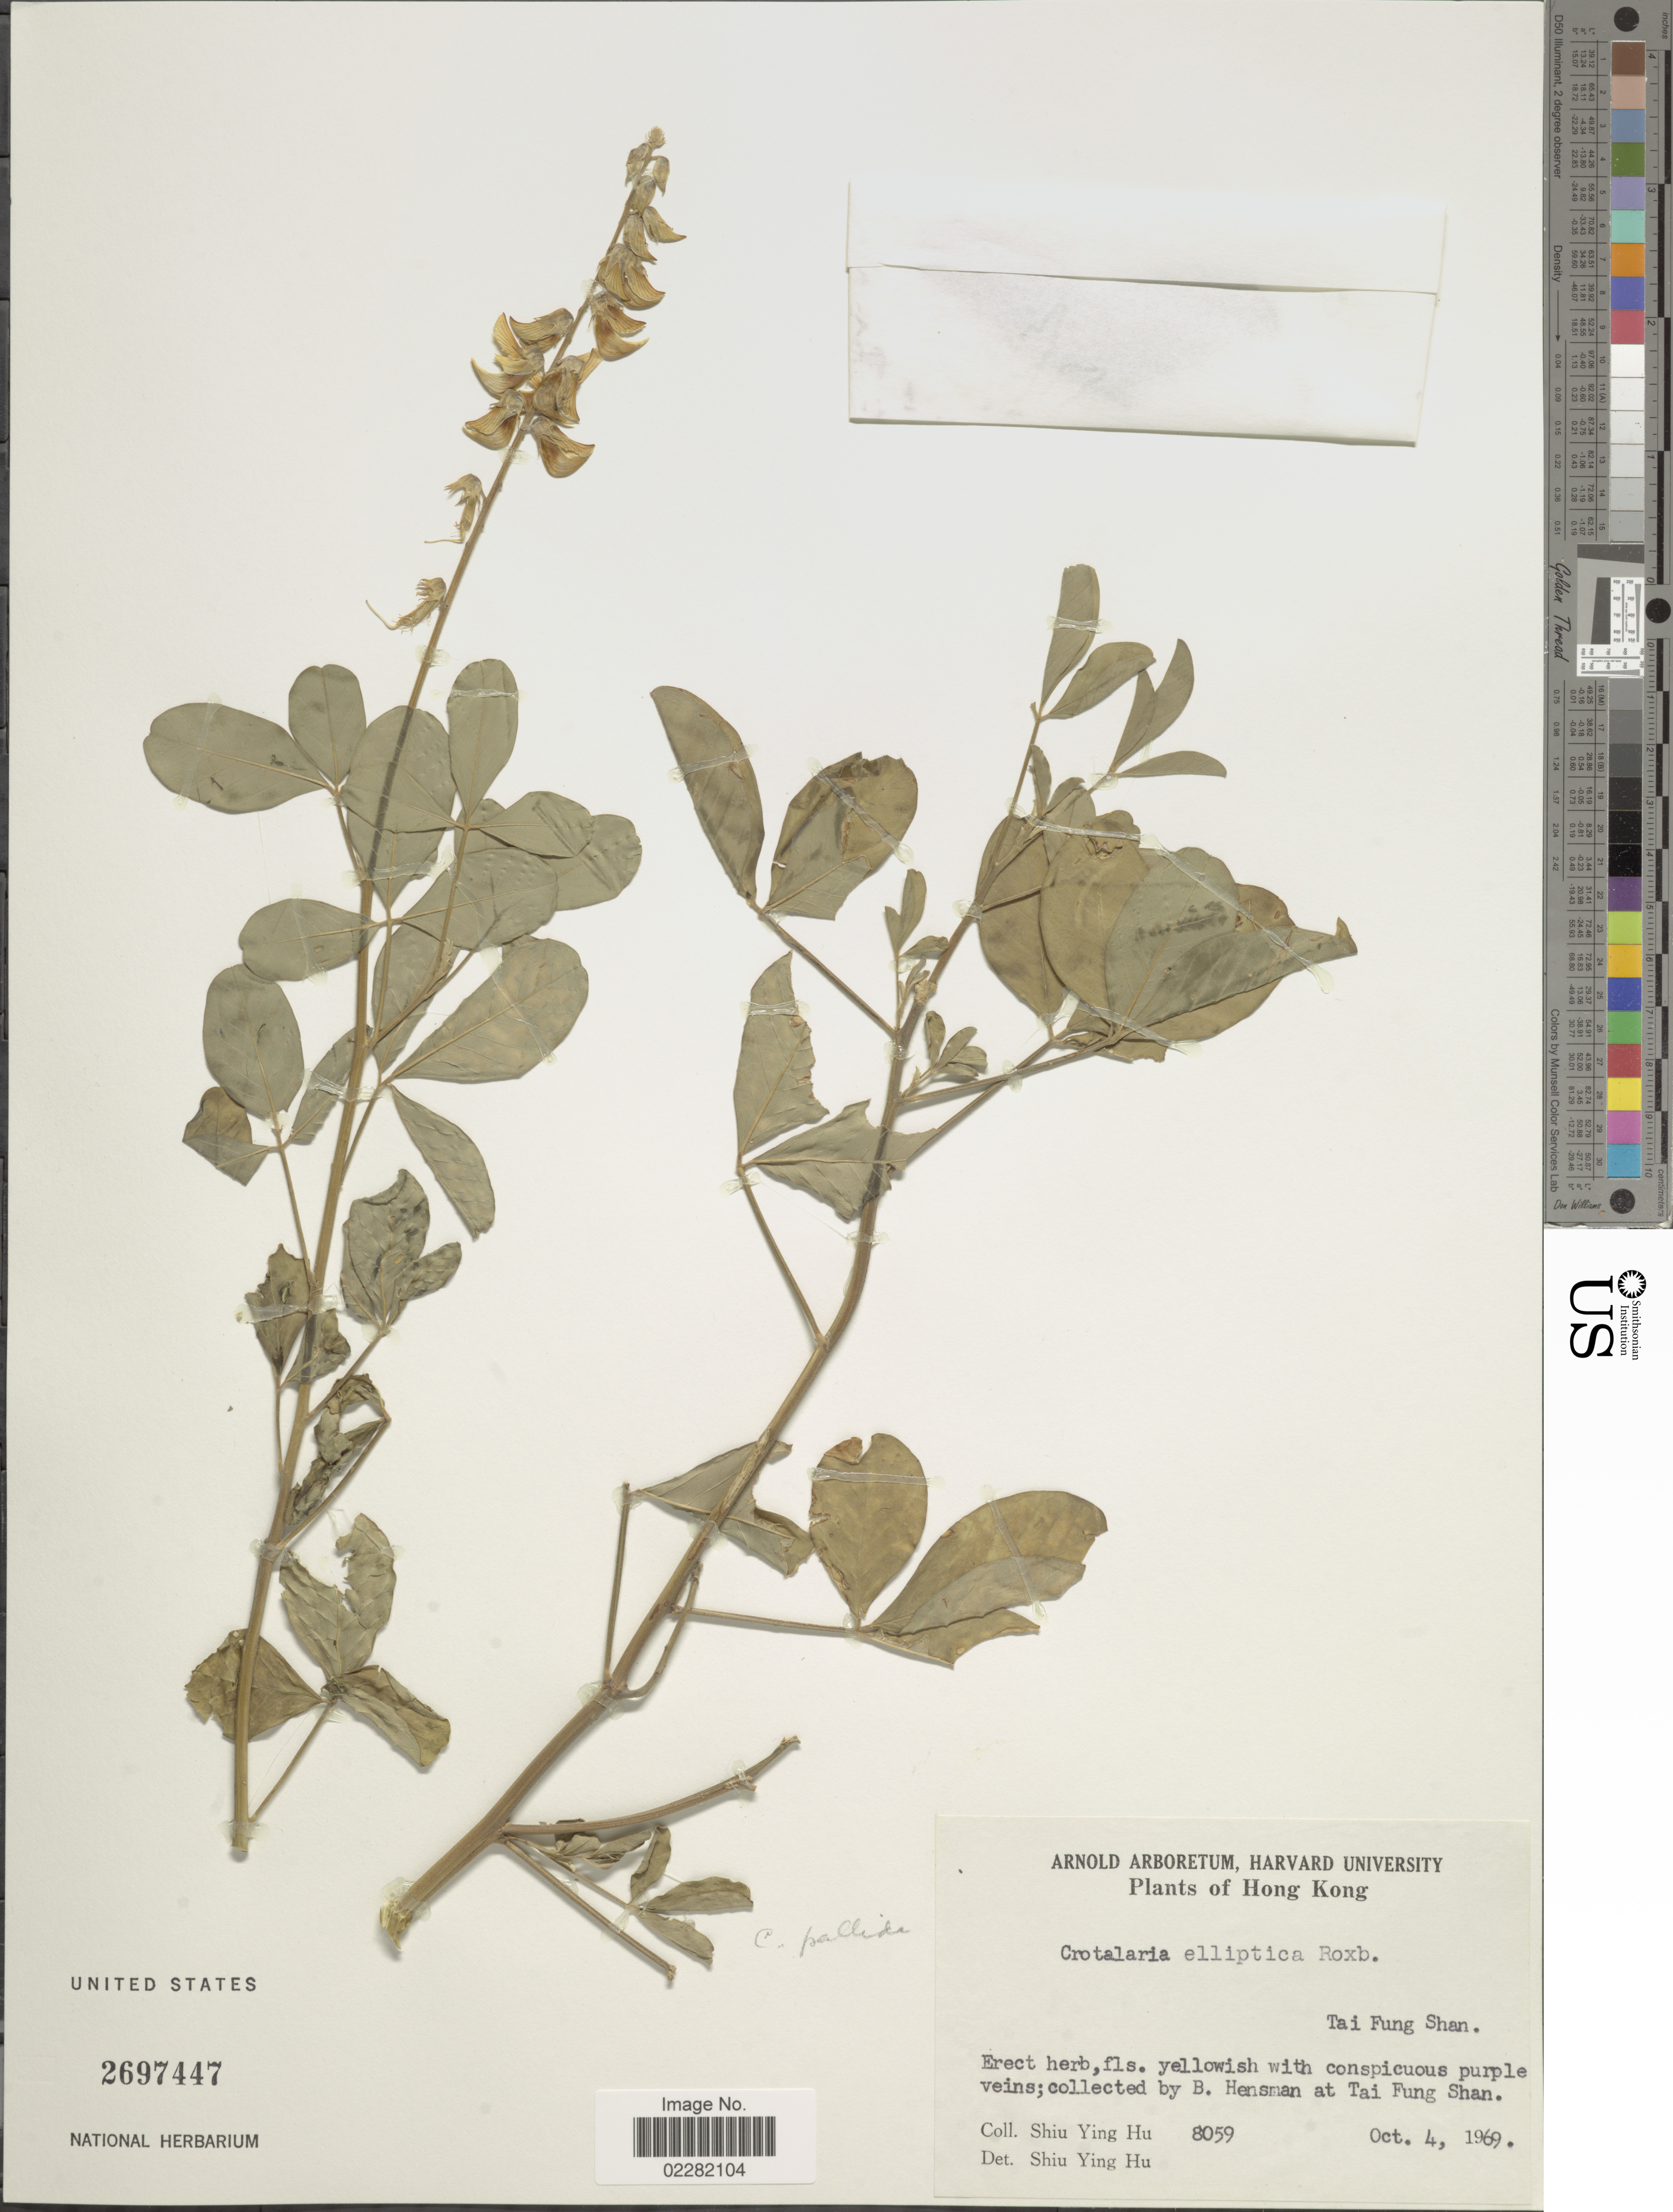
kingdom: Plantae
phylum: Tracheophyta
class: Magnoliopsida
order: Fabales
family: Fabaceae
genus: Crotalaria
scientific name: Crotalaria pallida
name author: Aiton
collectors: B. Hensman & S. Y. Hu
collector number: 8059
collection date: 1969-10-04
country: China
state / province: Hong Kong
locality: Tai Fung Shan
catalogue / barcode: US 2697447